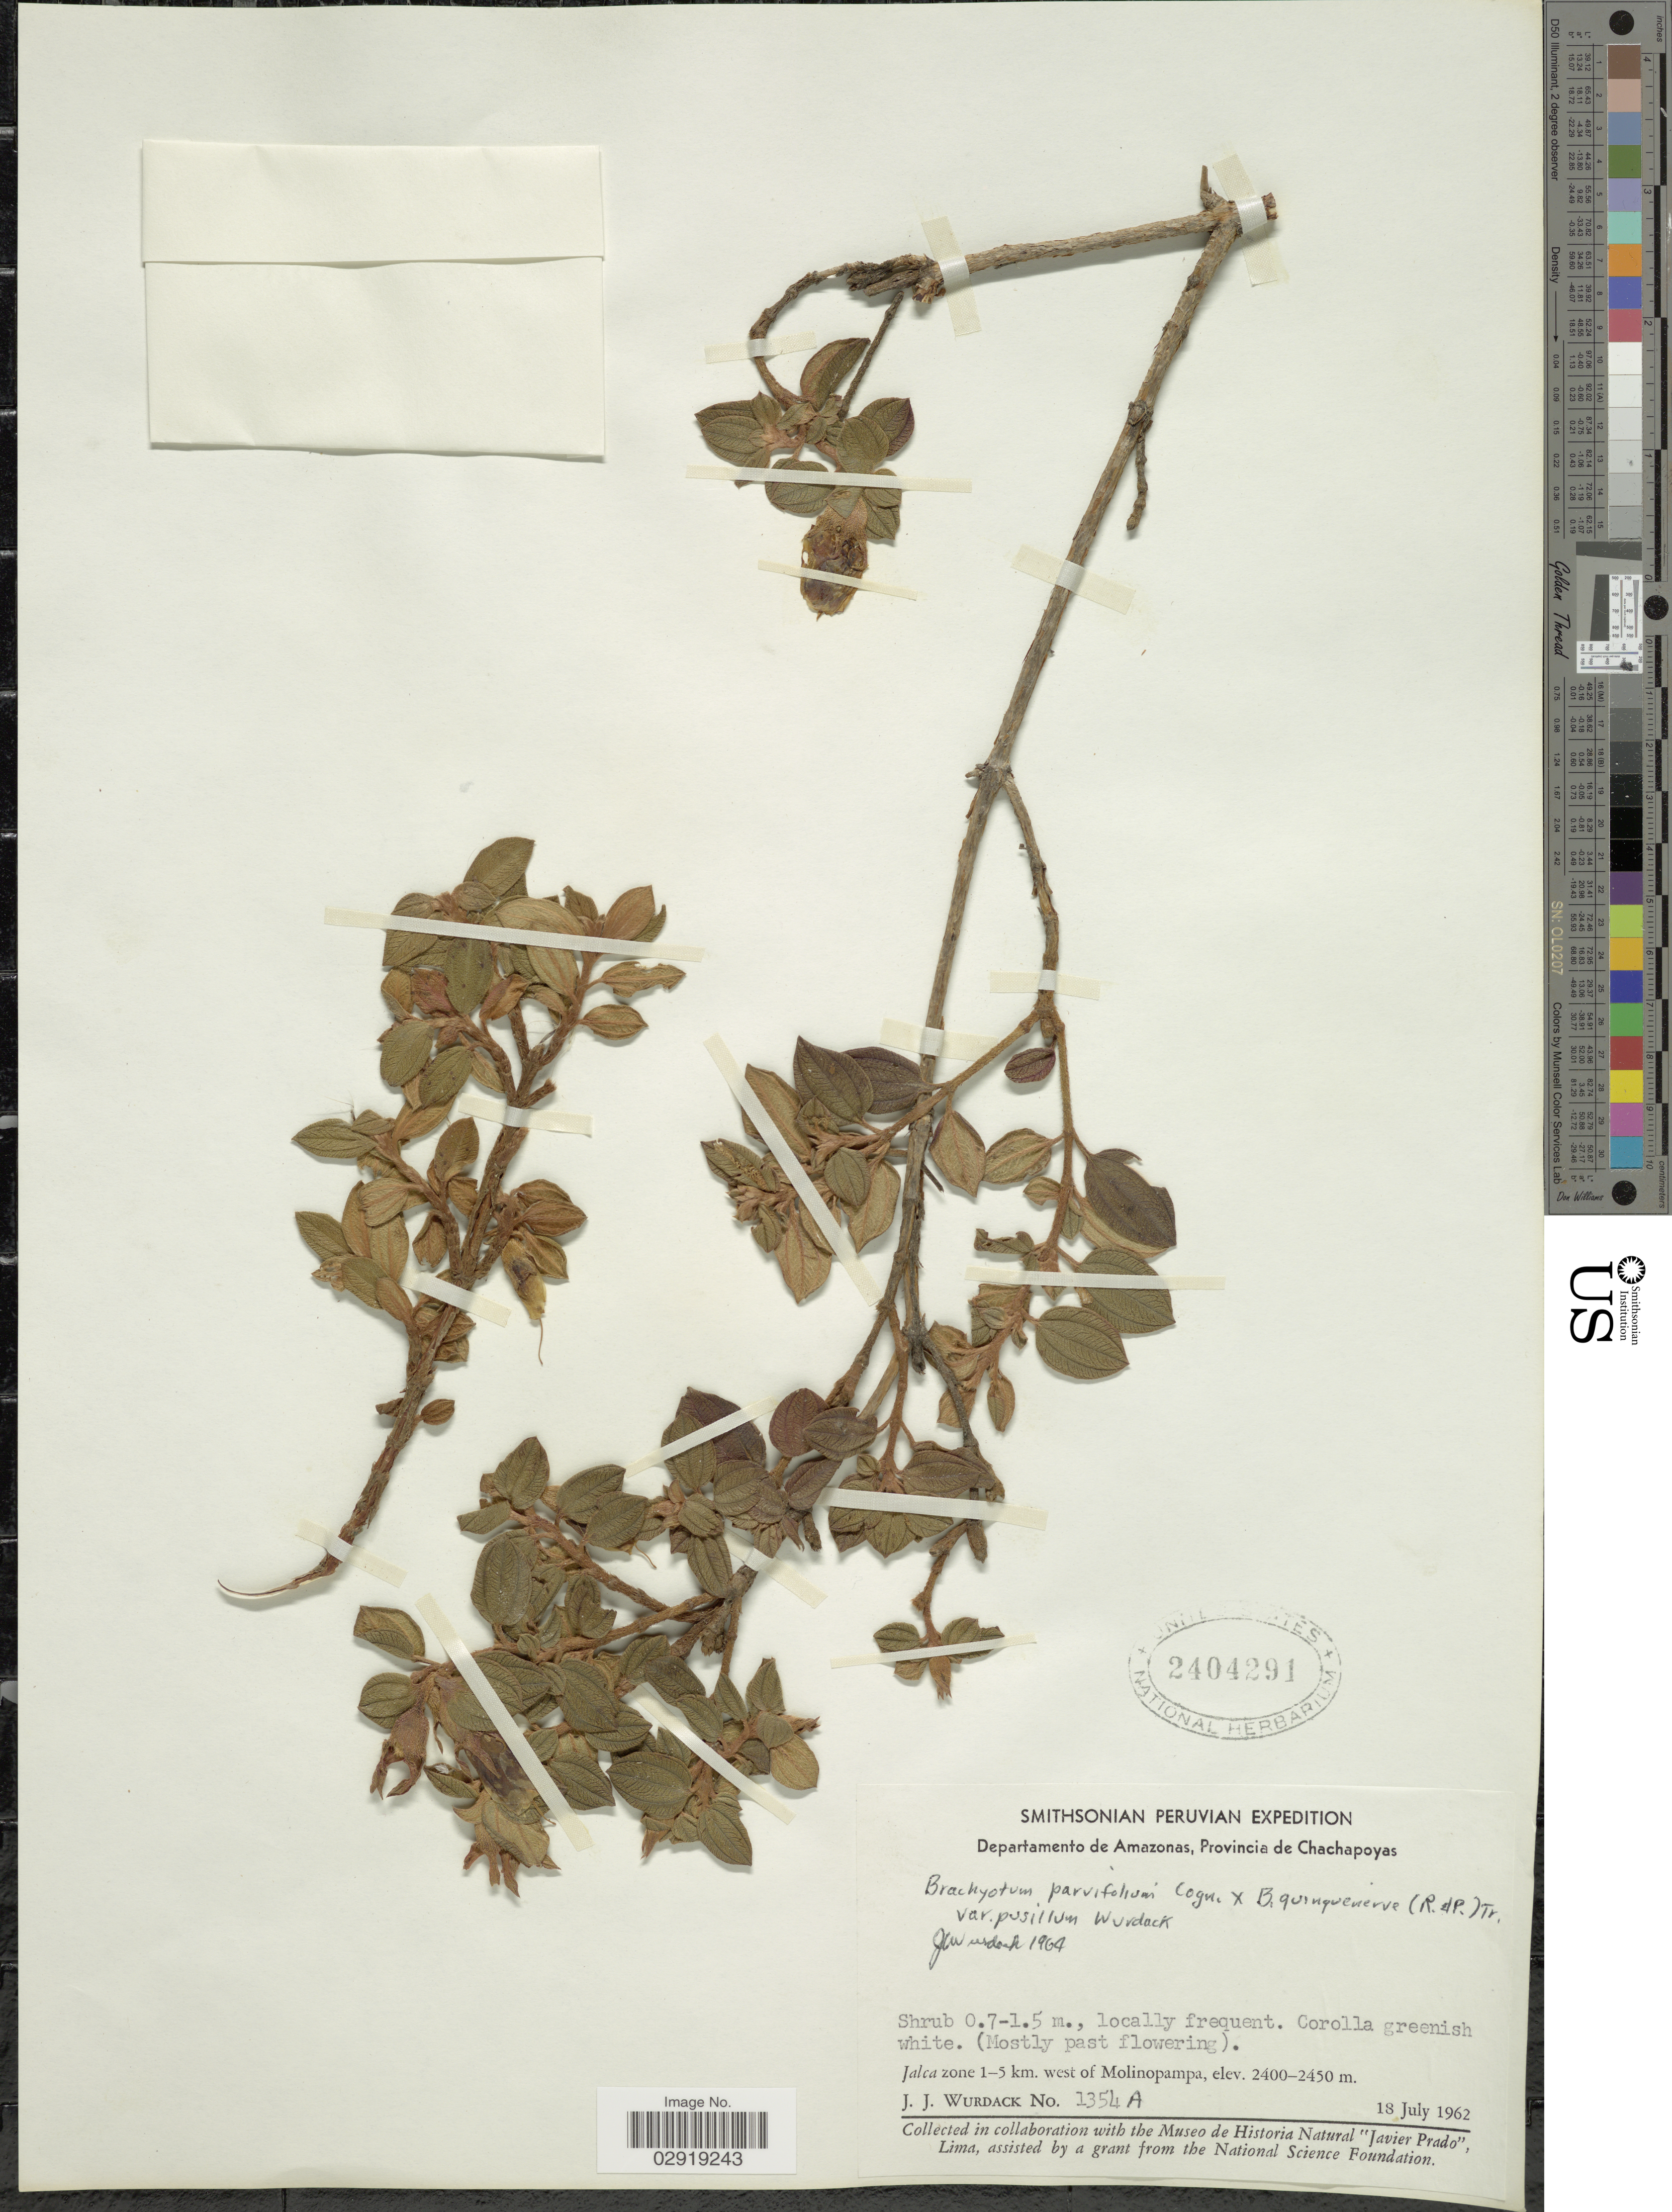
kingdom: Plantae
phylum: Tracheophyta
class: Magnoliopsida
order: Myrtales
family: Melastomataceae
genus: Brachyotum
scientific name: Brachyotum parvifolium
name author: Cogn.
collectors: J. J. Wurdack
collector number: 1354A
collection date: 1962-07-18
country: Peru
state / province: Amazonas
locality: Departamento de Amazonas, Province de Chachapoyas. Jalca zone 1-5 km. west of Molinopampa.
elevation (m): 2400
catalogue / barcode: US 2404291